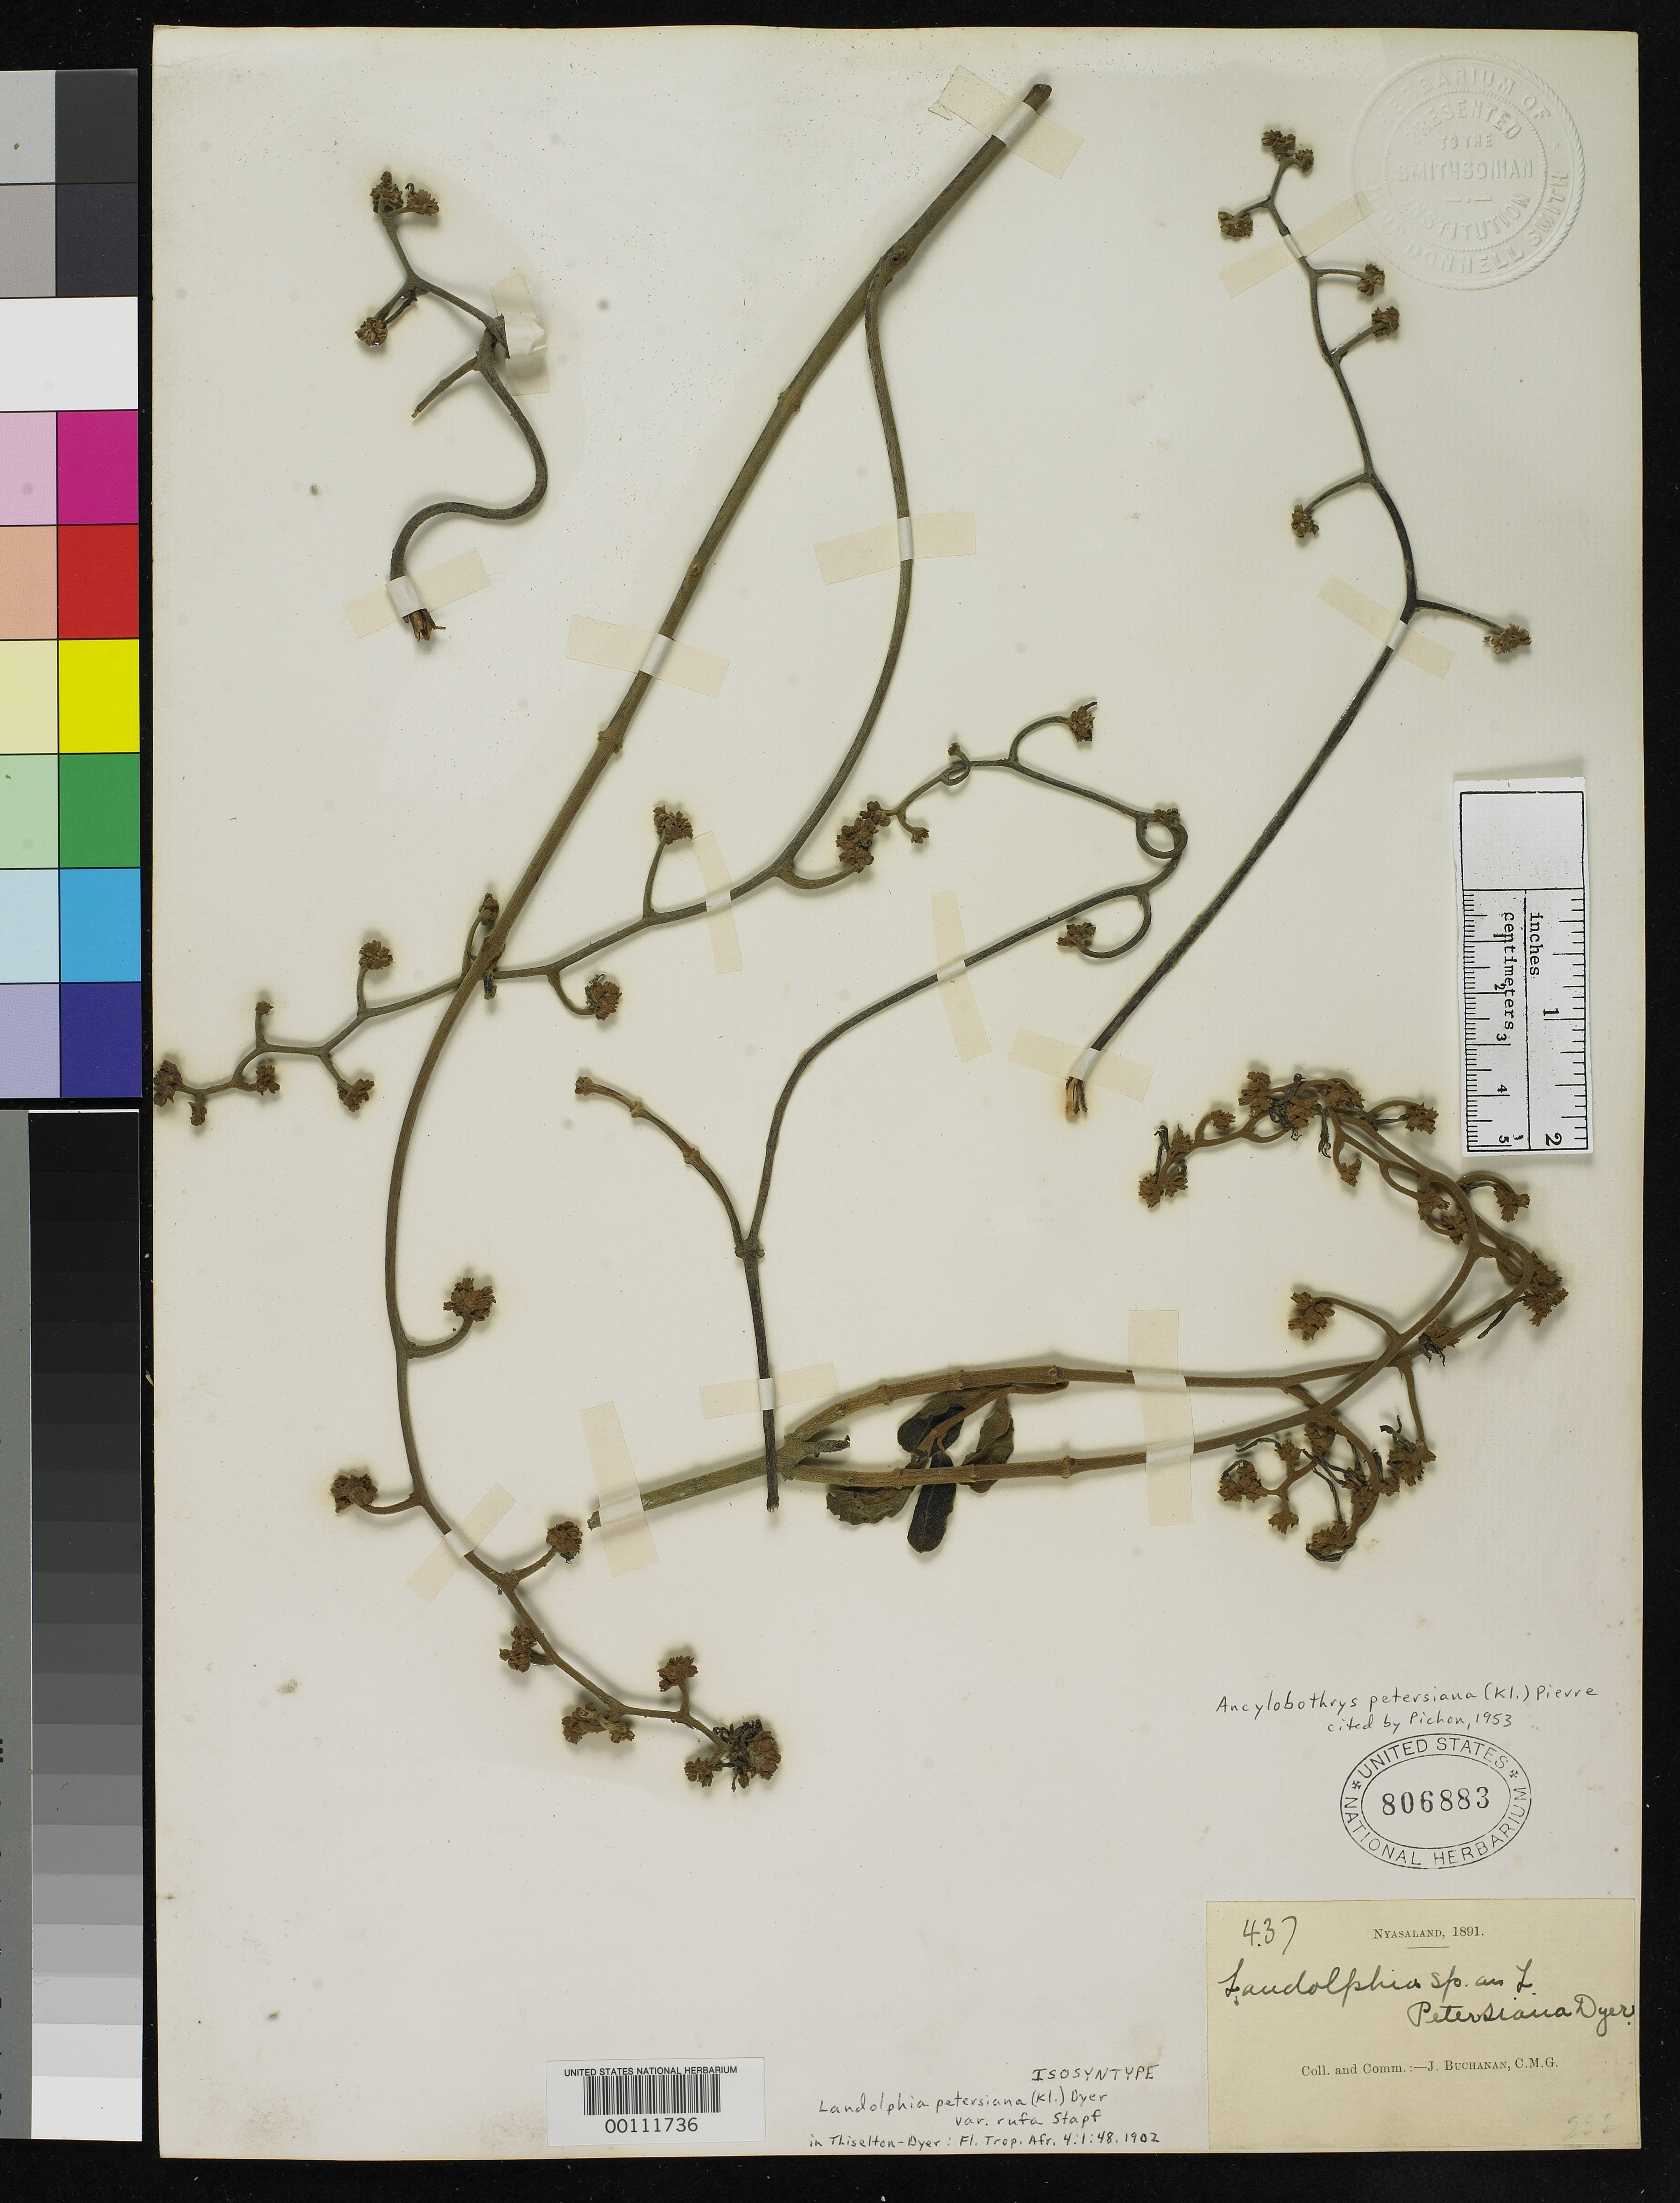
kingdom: Plantae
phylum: Tracheophyta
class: Magnoliopsida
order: Gentianales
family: Apocynaceae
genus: Landolphia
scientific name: Landolphia petersiana var. rufa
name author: Stapf in Dyer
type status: Isosyntype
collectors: J. Buchanan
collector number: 437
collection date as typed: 1891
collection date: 1891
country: Malawi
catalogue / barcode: US 806883